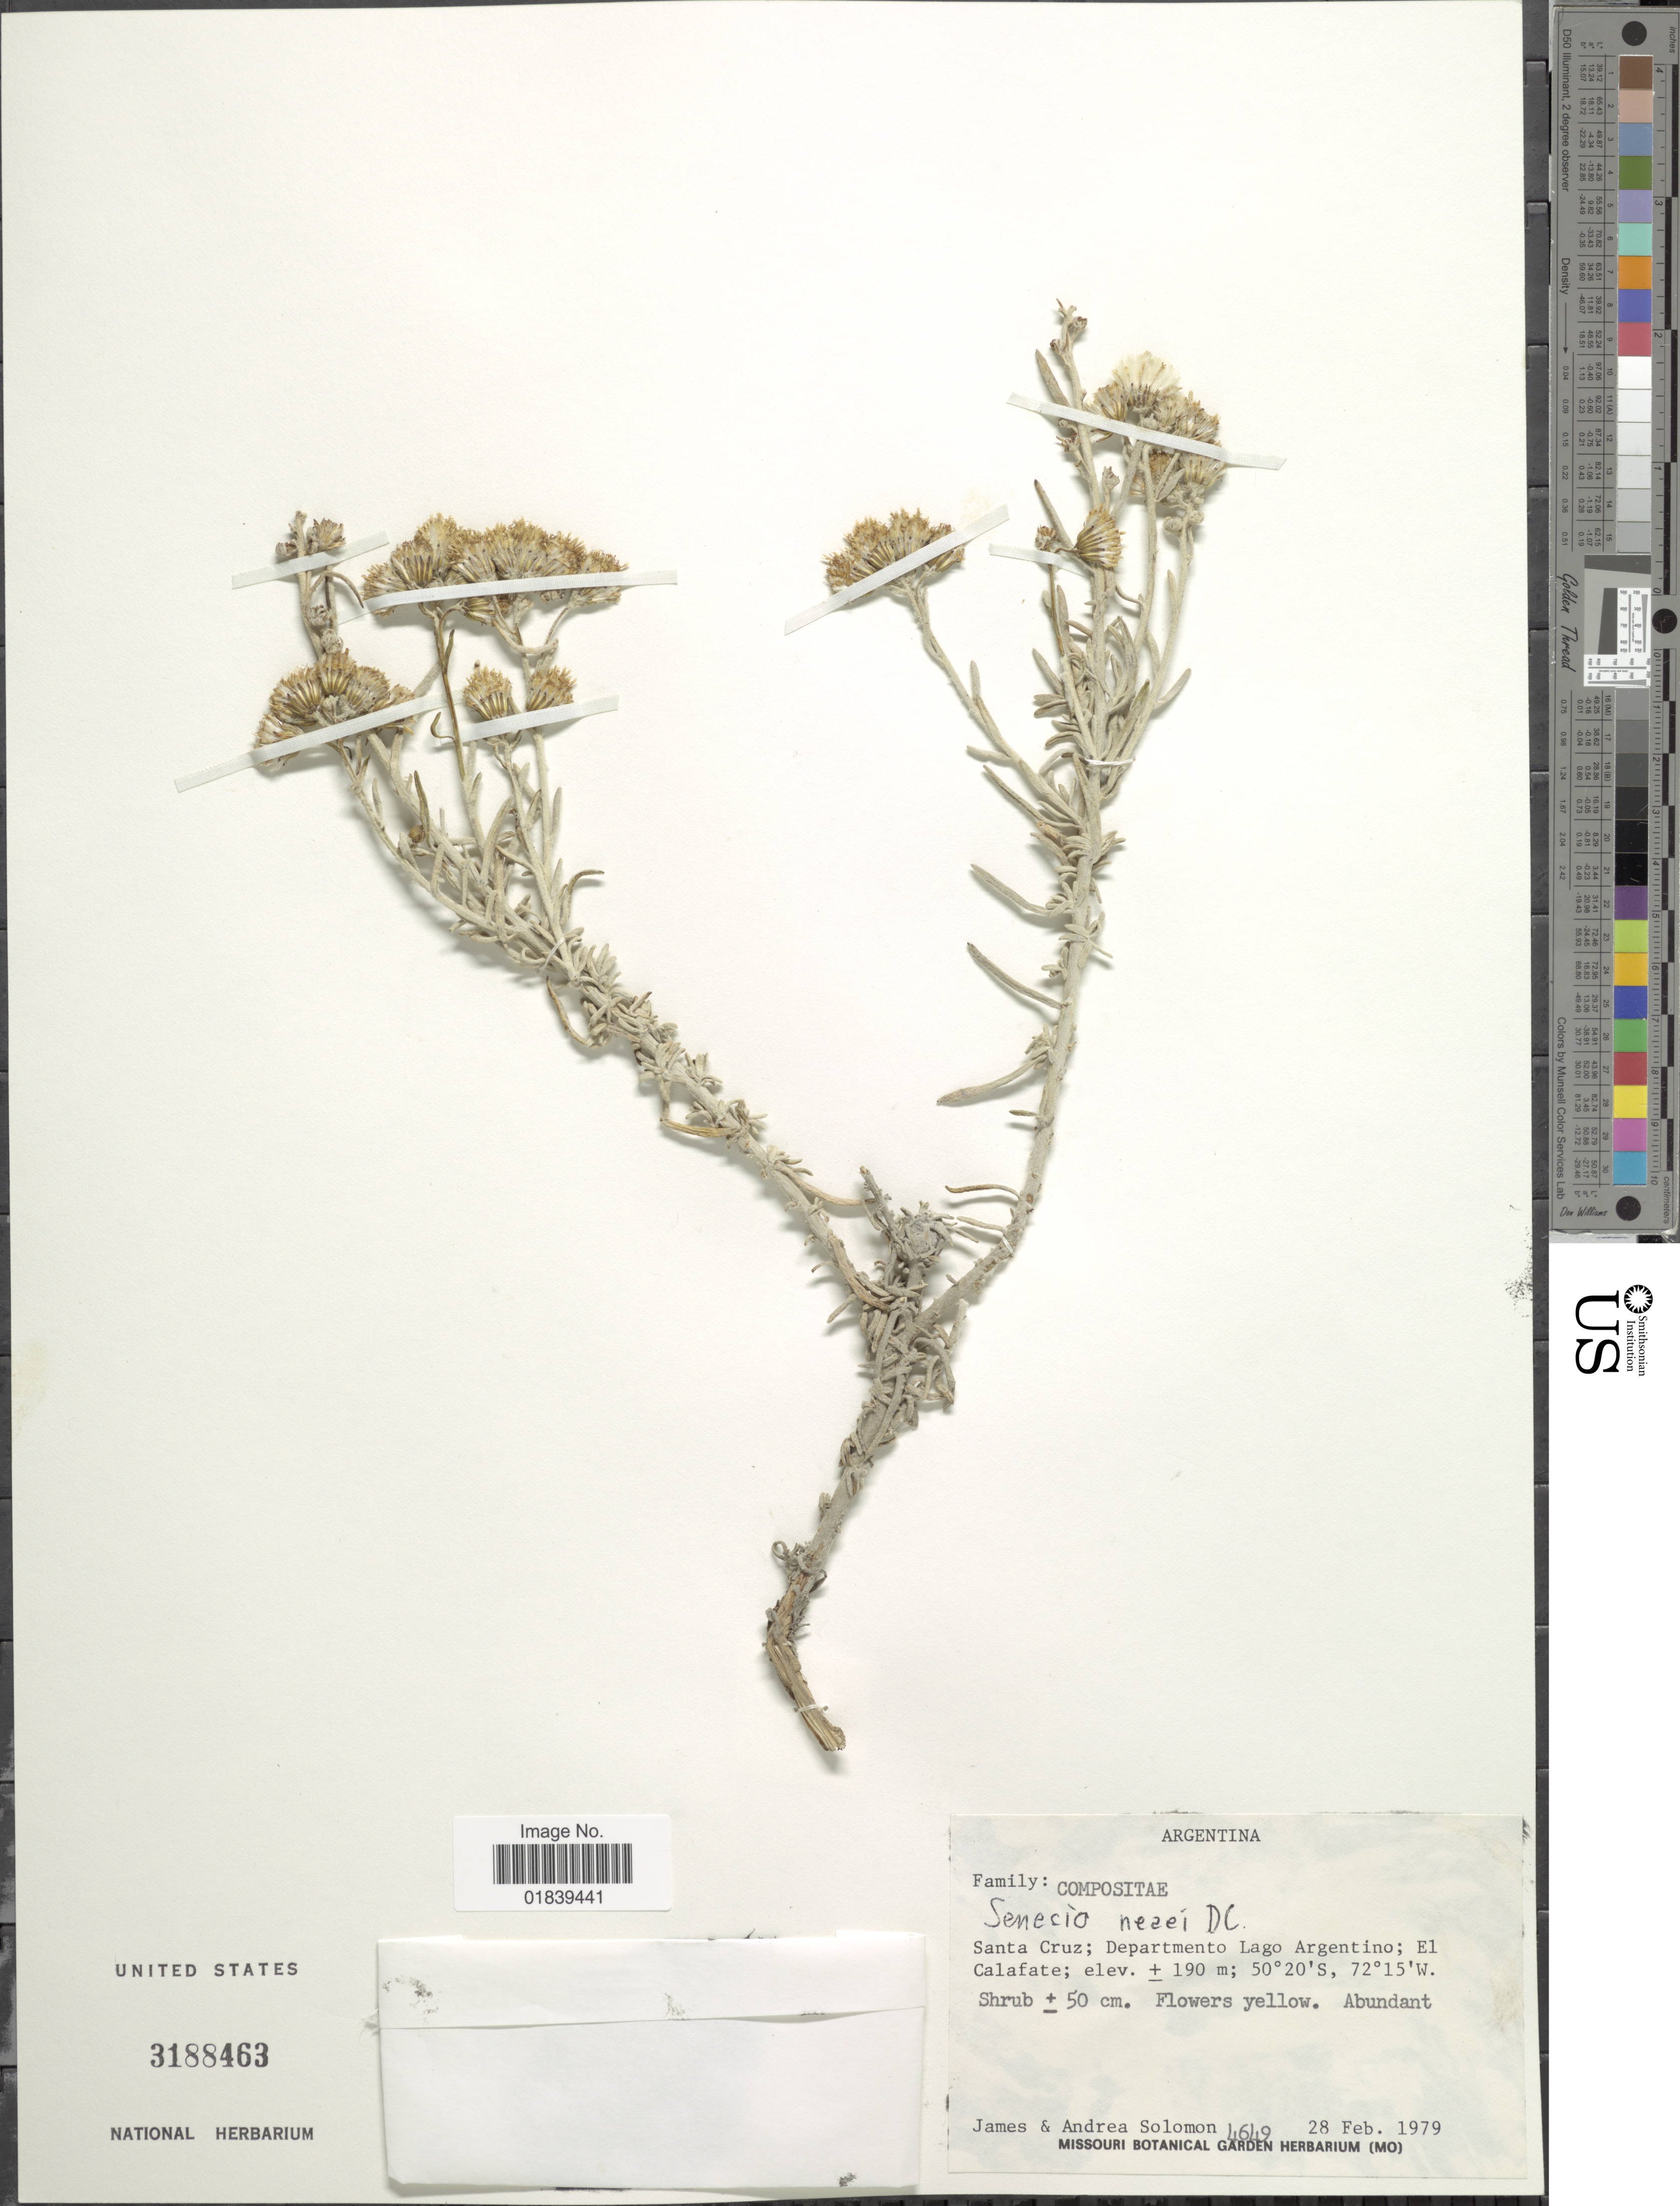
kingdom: Plantae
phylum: Tracheophyta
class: Magnoliopsida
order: Asterales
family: Asteraceae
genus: Senecio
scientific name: Senecio neaei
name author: DC.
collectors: J. Solomon & A. Solomon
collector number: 4649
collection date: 1979-02-28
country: Argentina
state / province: Santa Cruz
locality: Departamento Lago Argentino, El Calafate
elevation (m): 190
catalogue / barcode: US 3188463